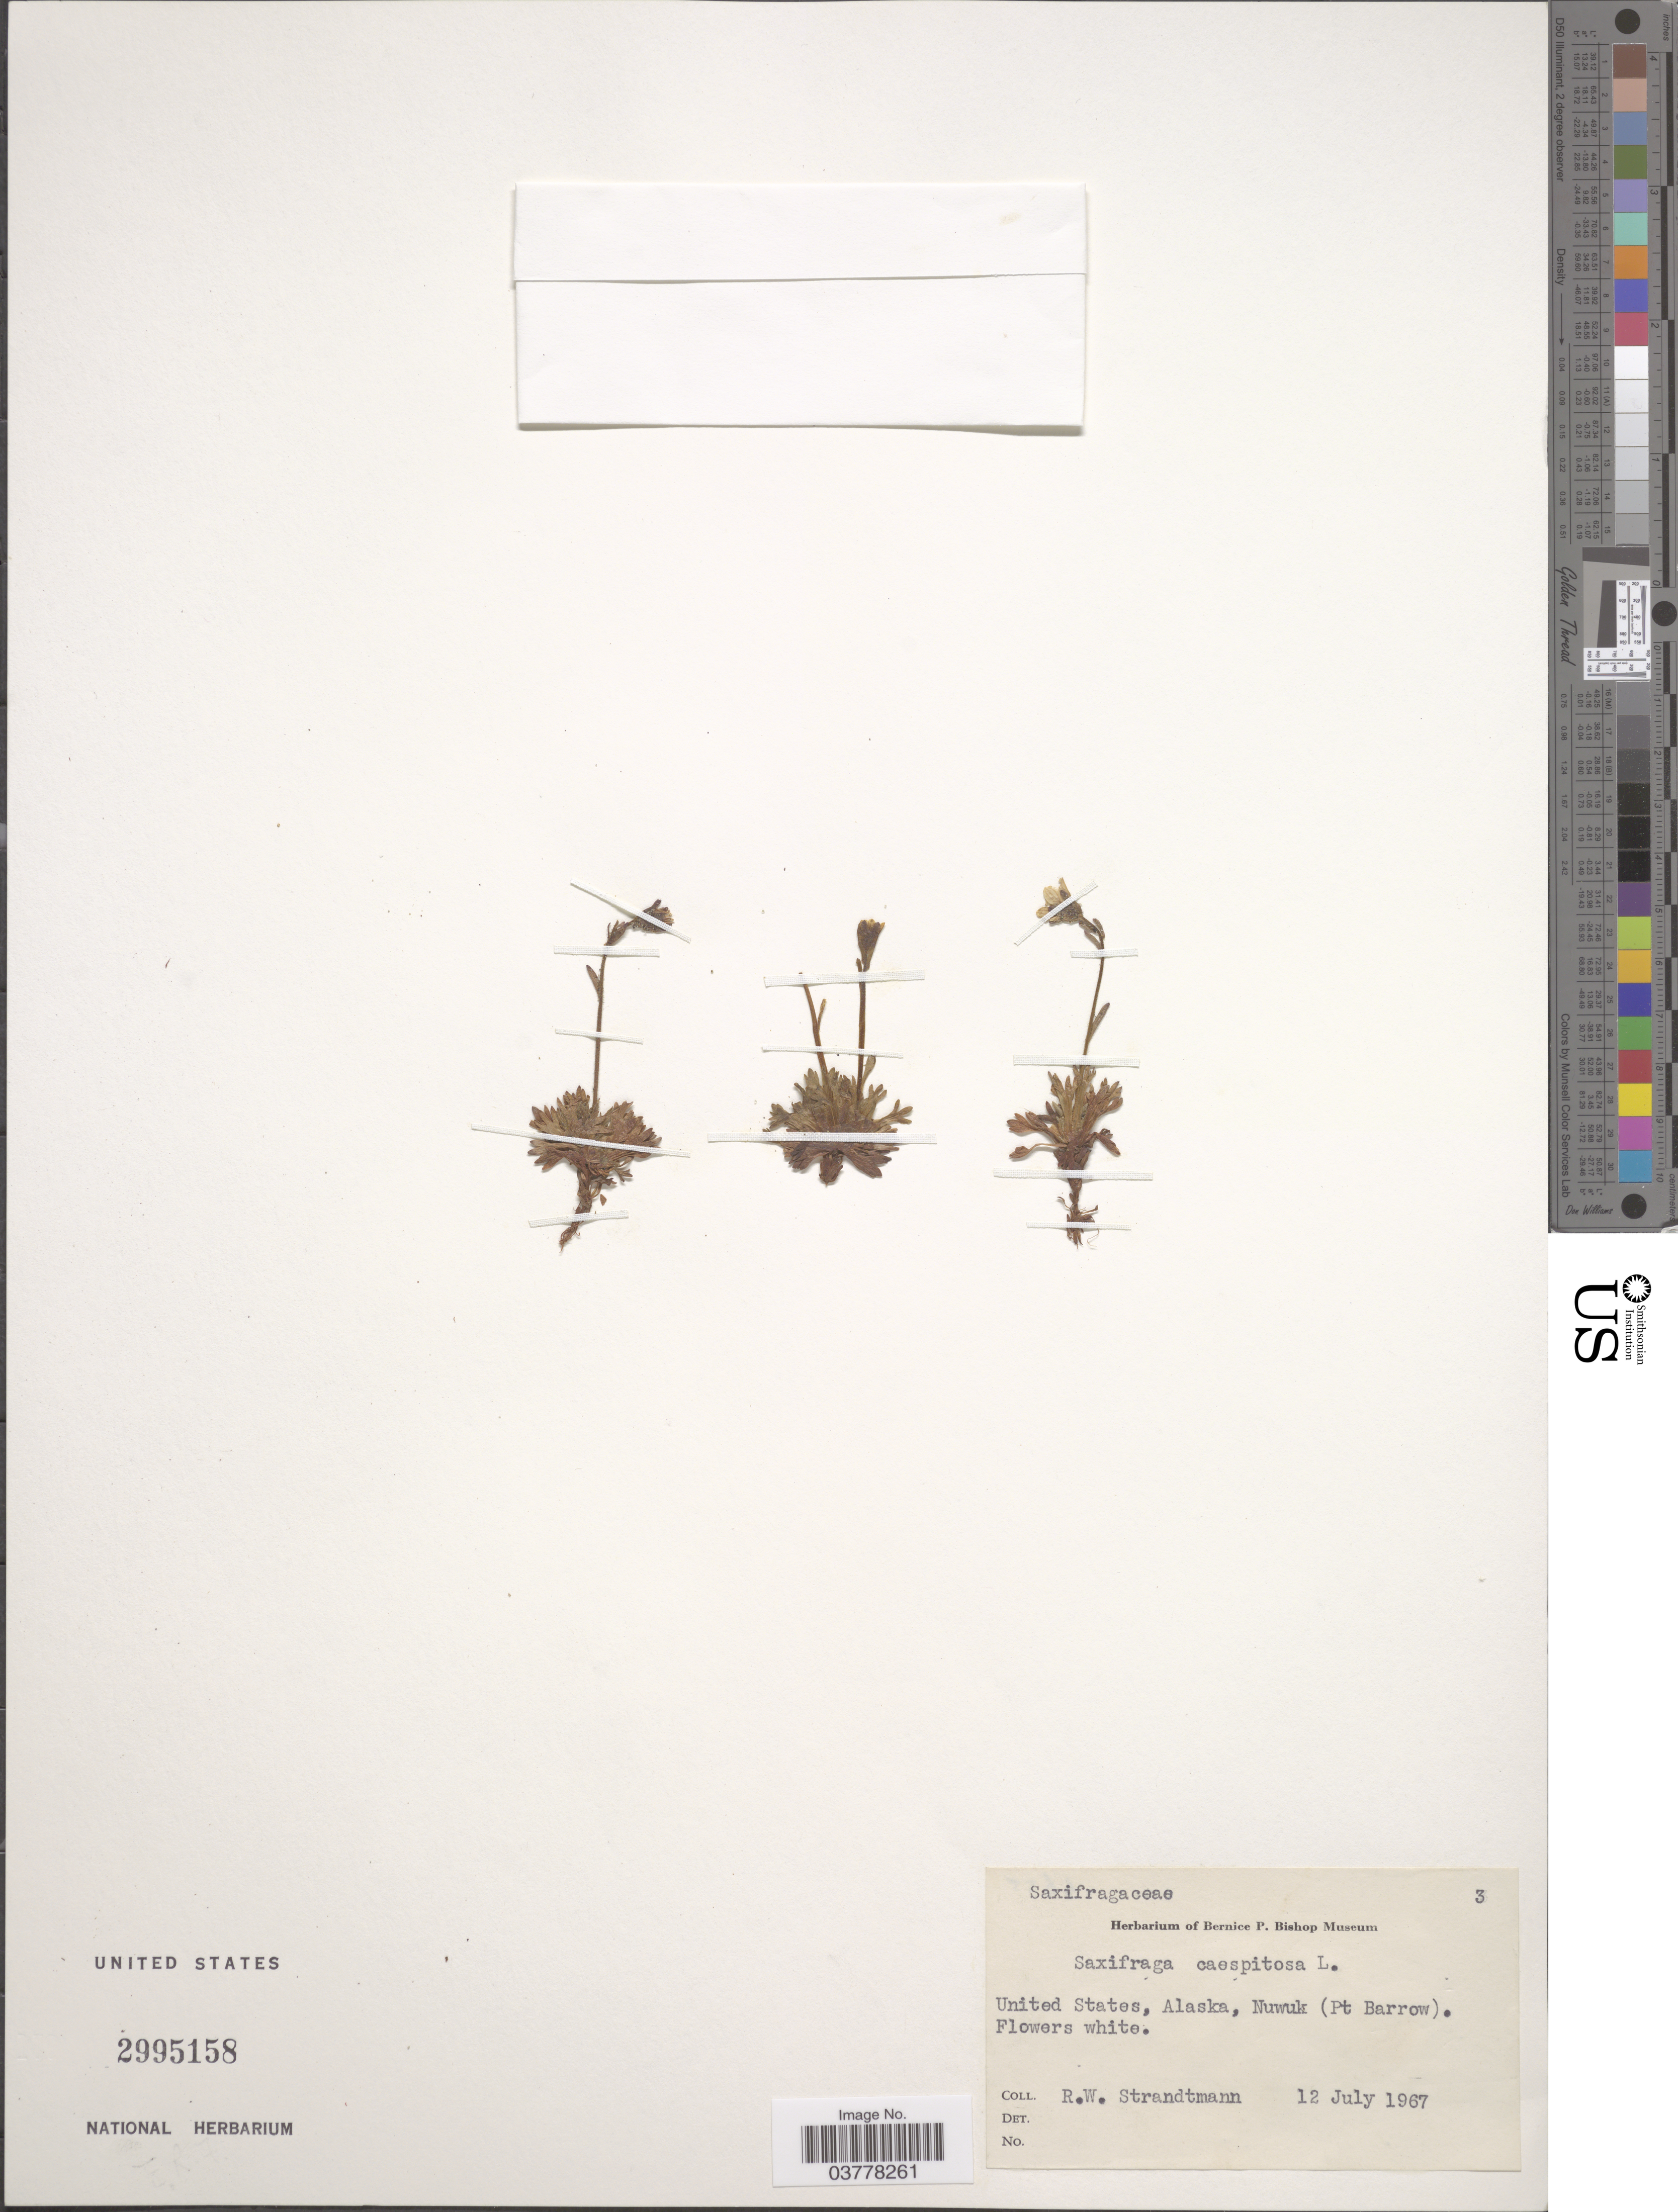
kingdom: Plantae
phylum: Tracheophyta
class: Magnoliopsida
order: Saxifragales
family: Saxifragaceae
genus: Saxifraga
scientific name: Saxifraga caespitosa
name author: L.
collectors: R. Strandtmann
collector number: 3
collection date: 1967-07-12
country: United States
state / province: Alaska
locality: Nuwuk (Pt Barrow).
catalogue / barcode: US 2995158